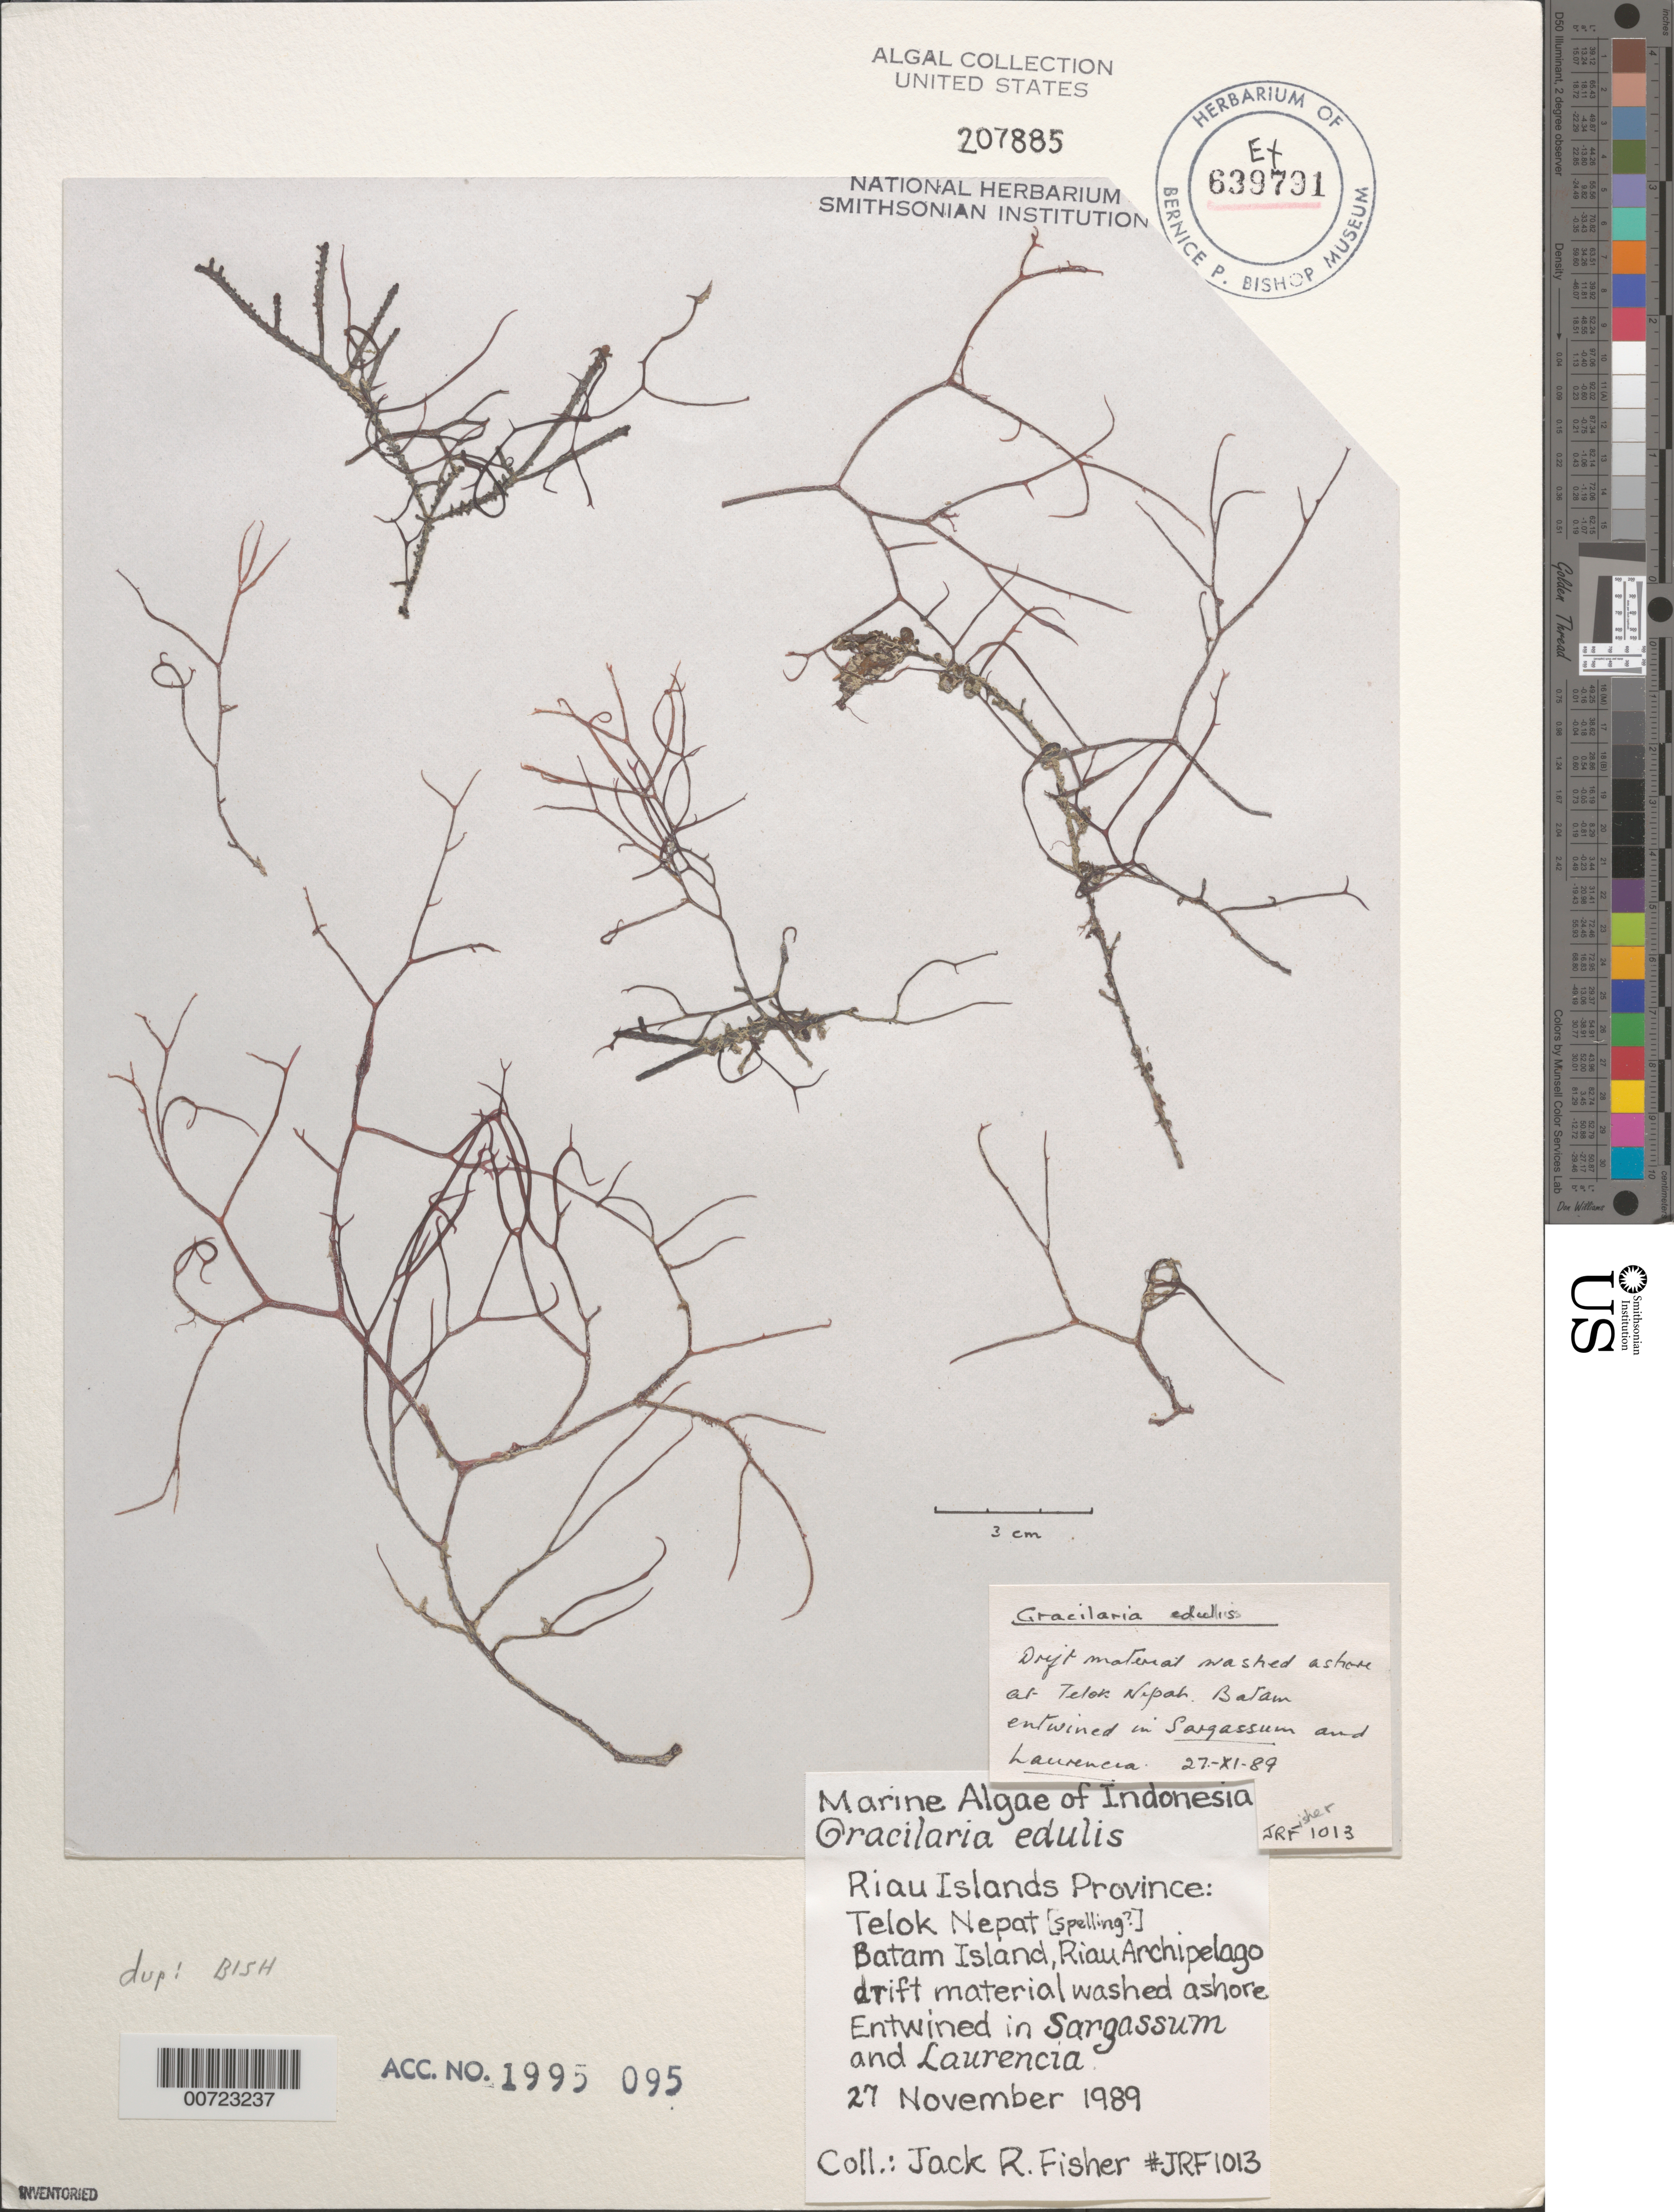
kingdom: Plantae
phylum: Rhodophyta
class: Florideophyceae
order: Gracilariales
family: Gracilariaceae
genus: Gracilaria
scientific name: Gracilaria edulis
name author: (S.G. Gmel.) P.C. Silva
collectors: J. Fisher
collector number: JRF 1013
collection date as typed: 27 Nov 1989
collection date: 1989-11-27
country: Indonesia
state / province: Sumatra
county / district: Riau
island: Batam Island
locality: Telok Nipah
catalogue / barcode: US 207885